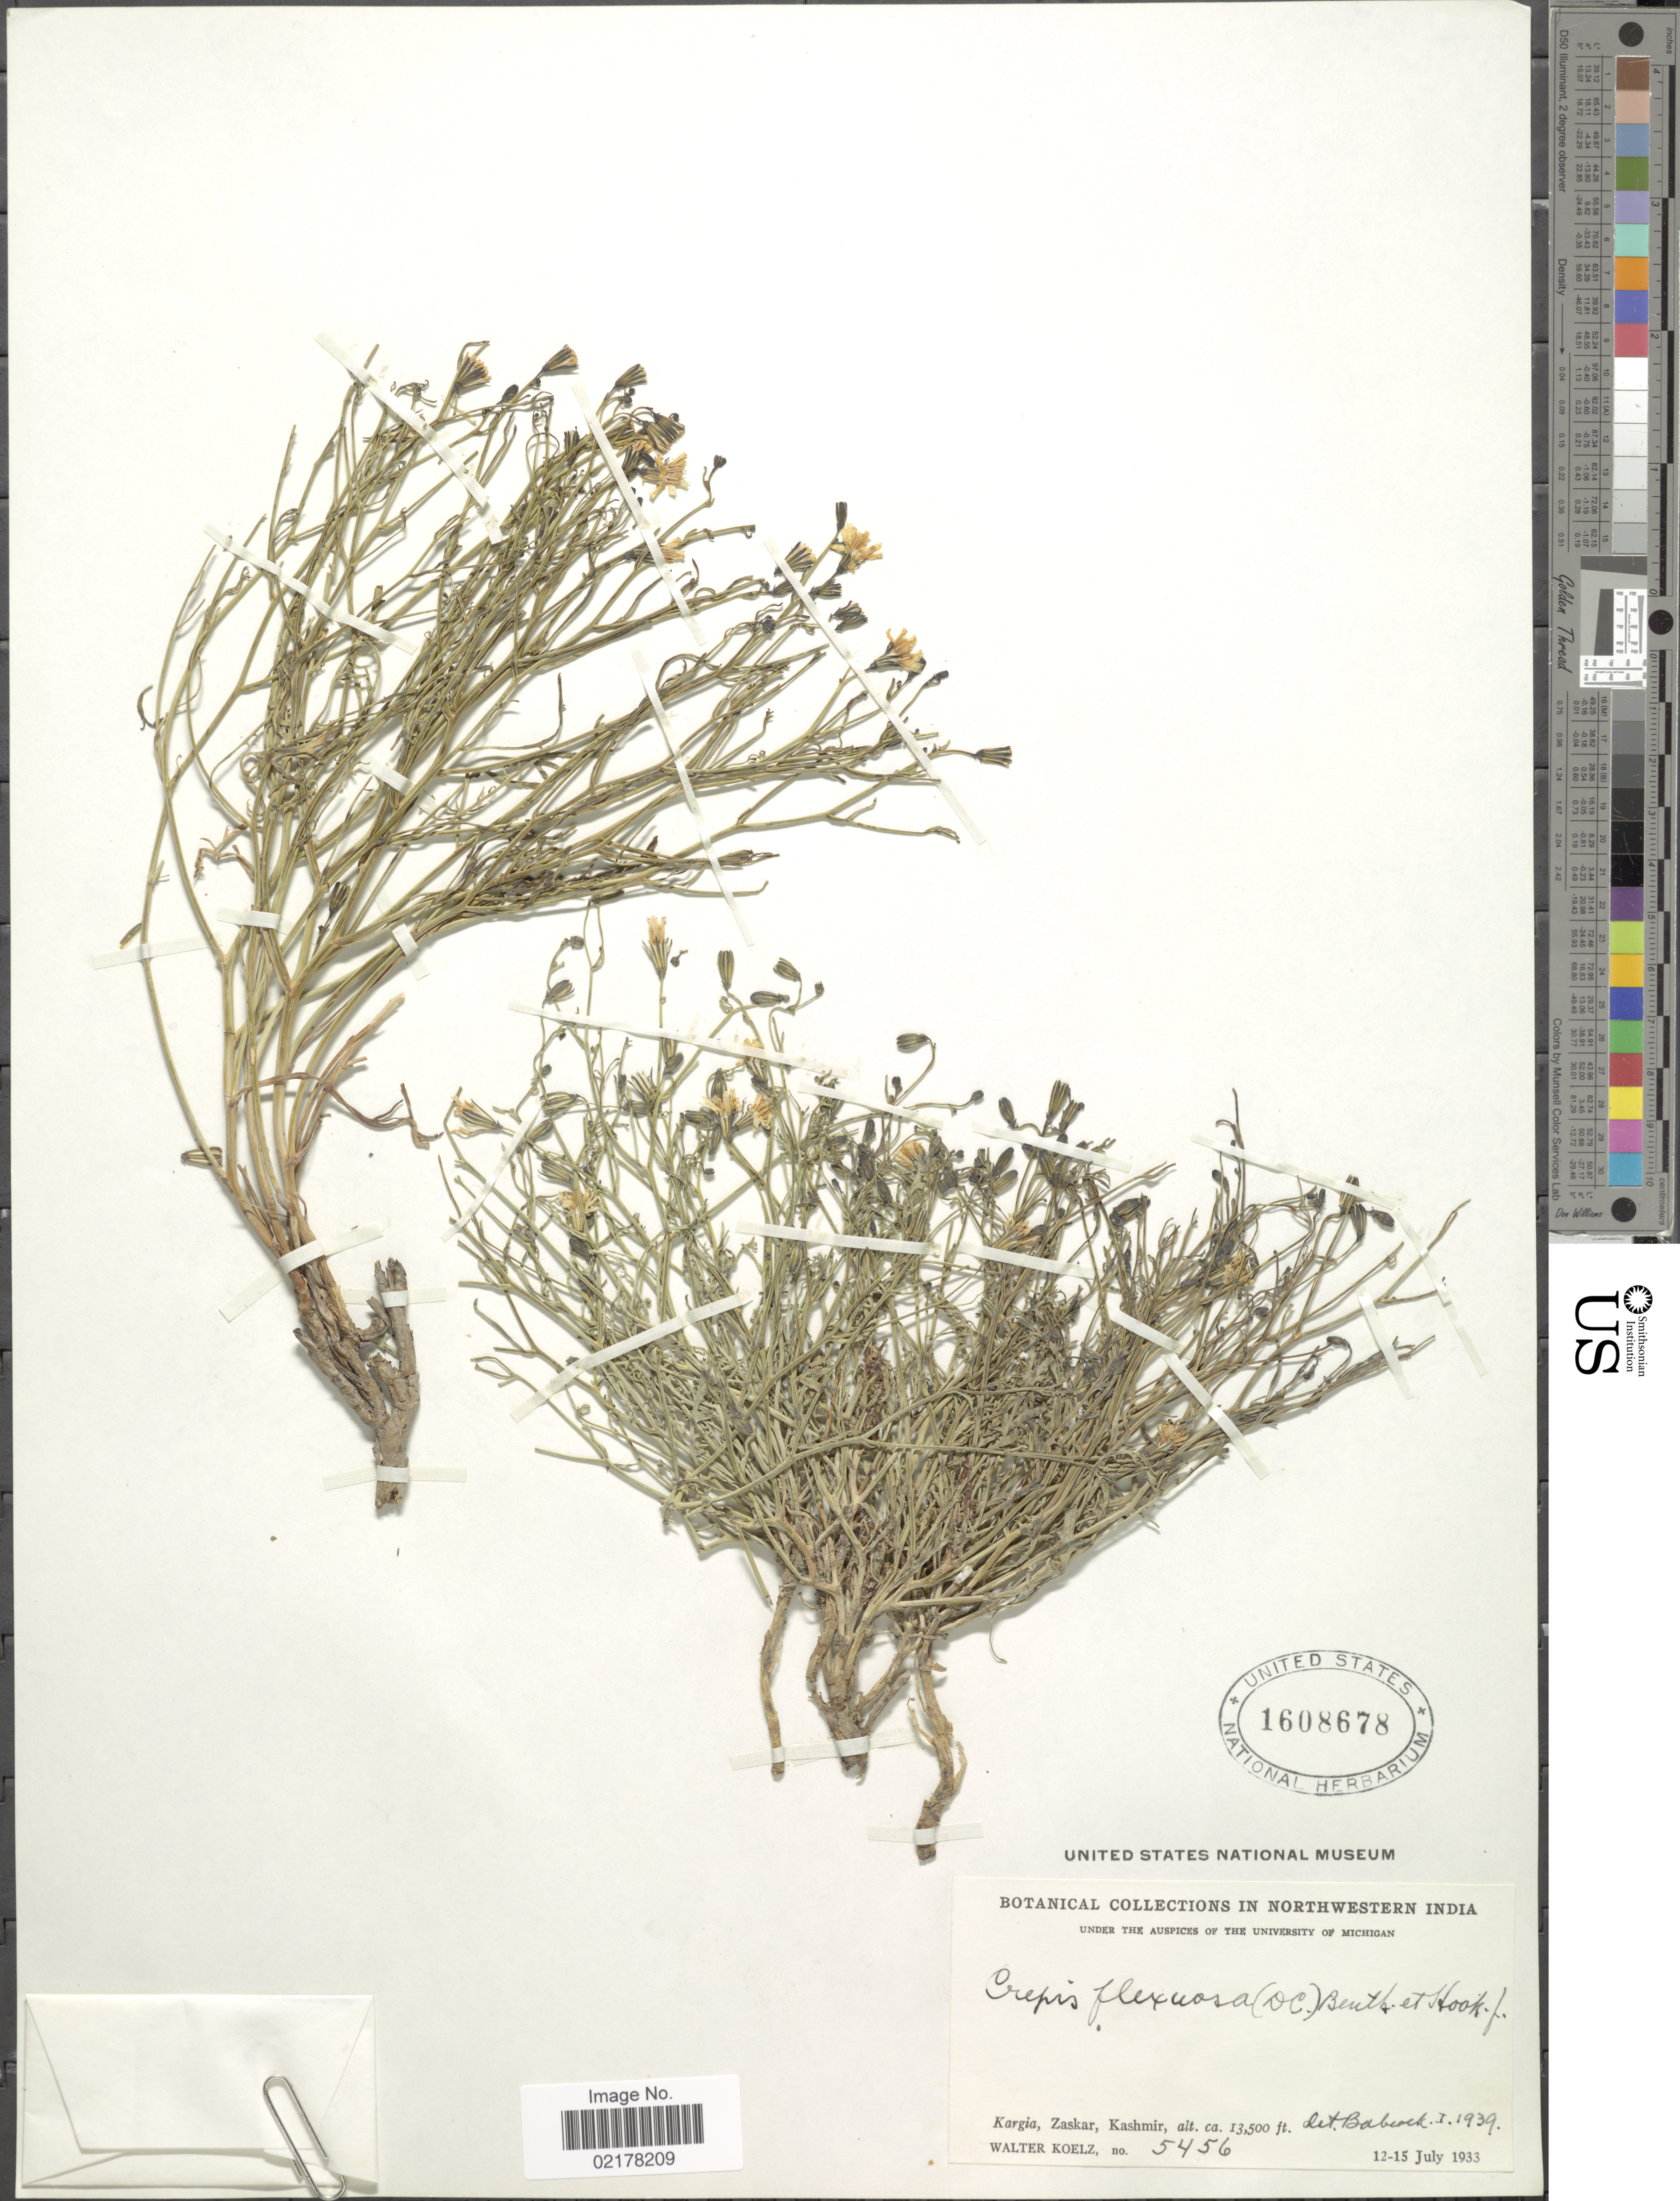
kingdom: Plantae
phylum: Tracheophyta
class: Magnoliopsida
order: Asterales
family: Asteraceae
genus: Askellia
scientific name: Askellia flexuosa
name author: (Ledeb.) W.A. Weber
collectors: W. N. Koelz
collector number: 5456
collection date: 1933-07-12/1933-07-15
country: India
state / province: Jammu and Kashmir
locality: Northwestern India. Kargia, Zaskar, Kashmir.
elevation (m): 4115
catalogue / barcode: US 1608678